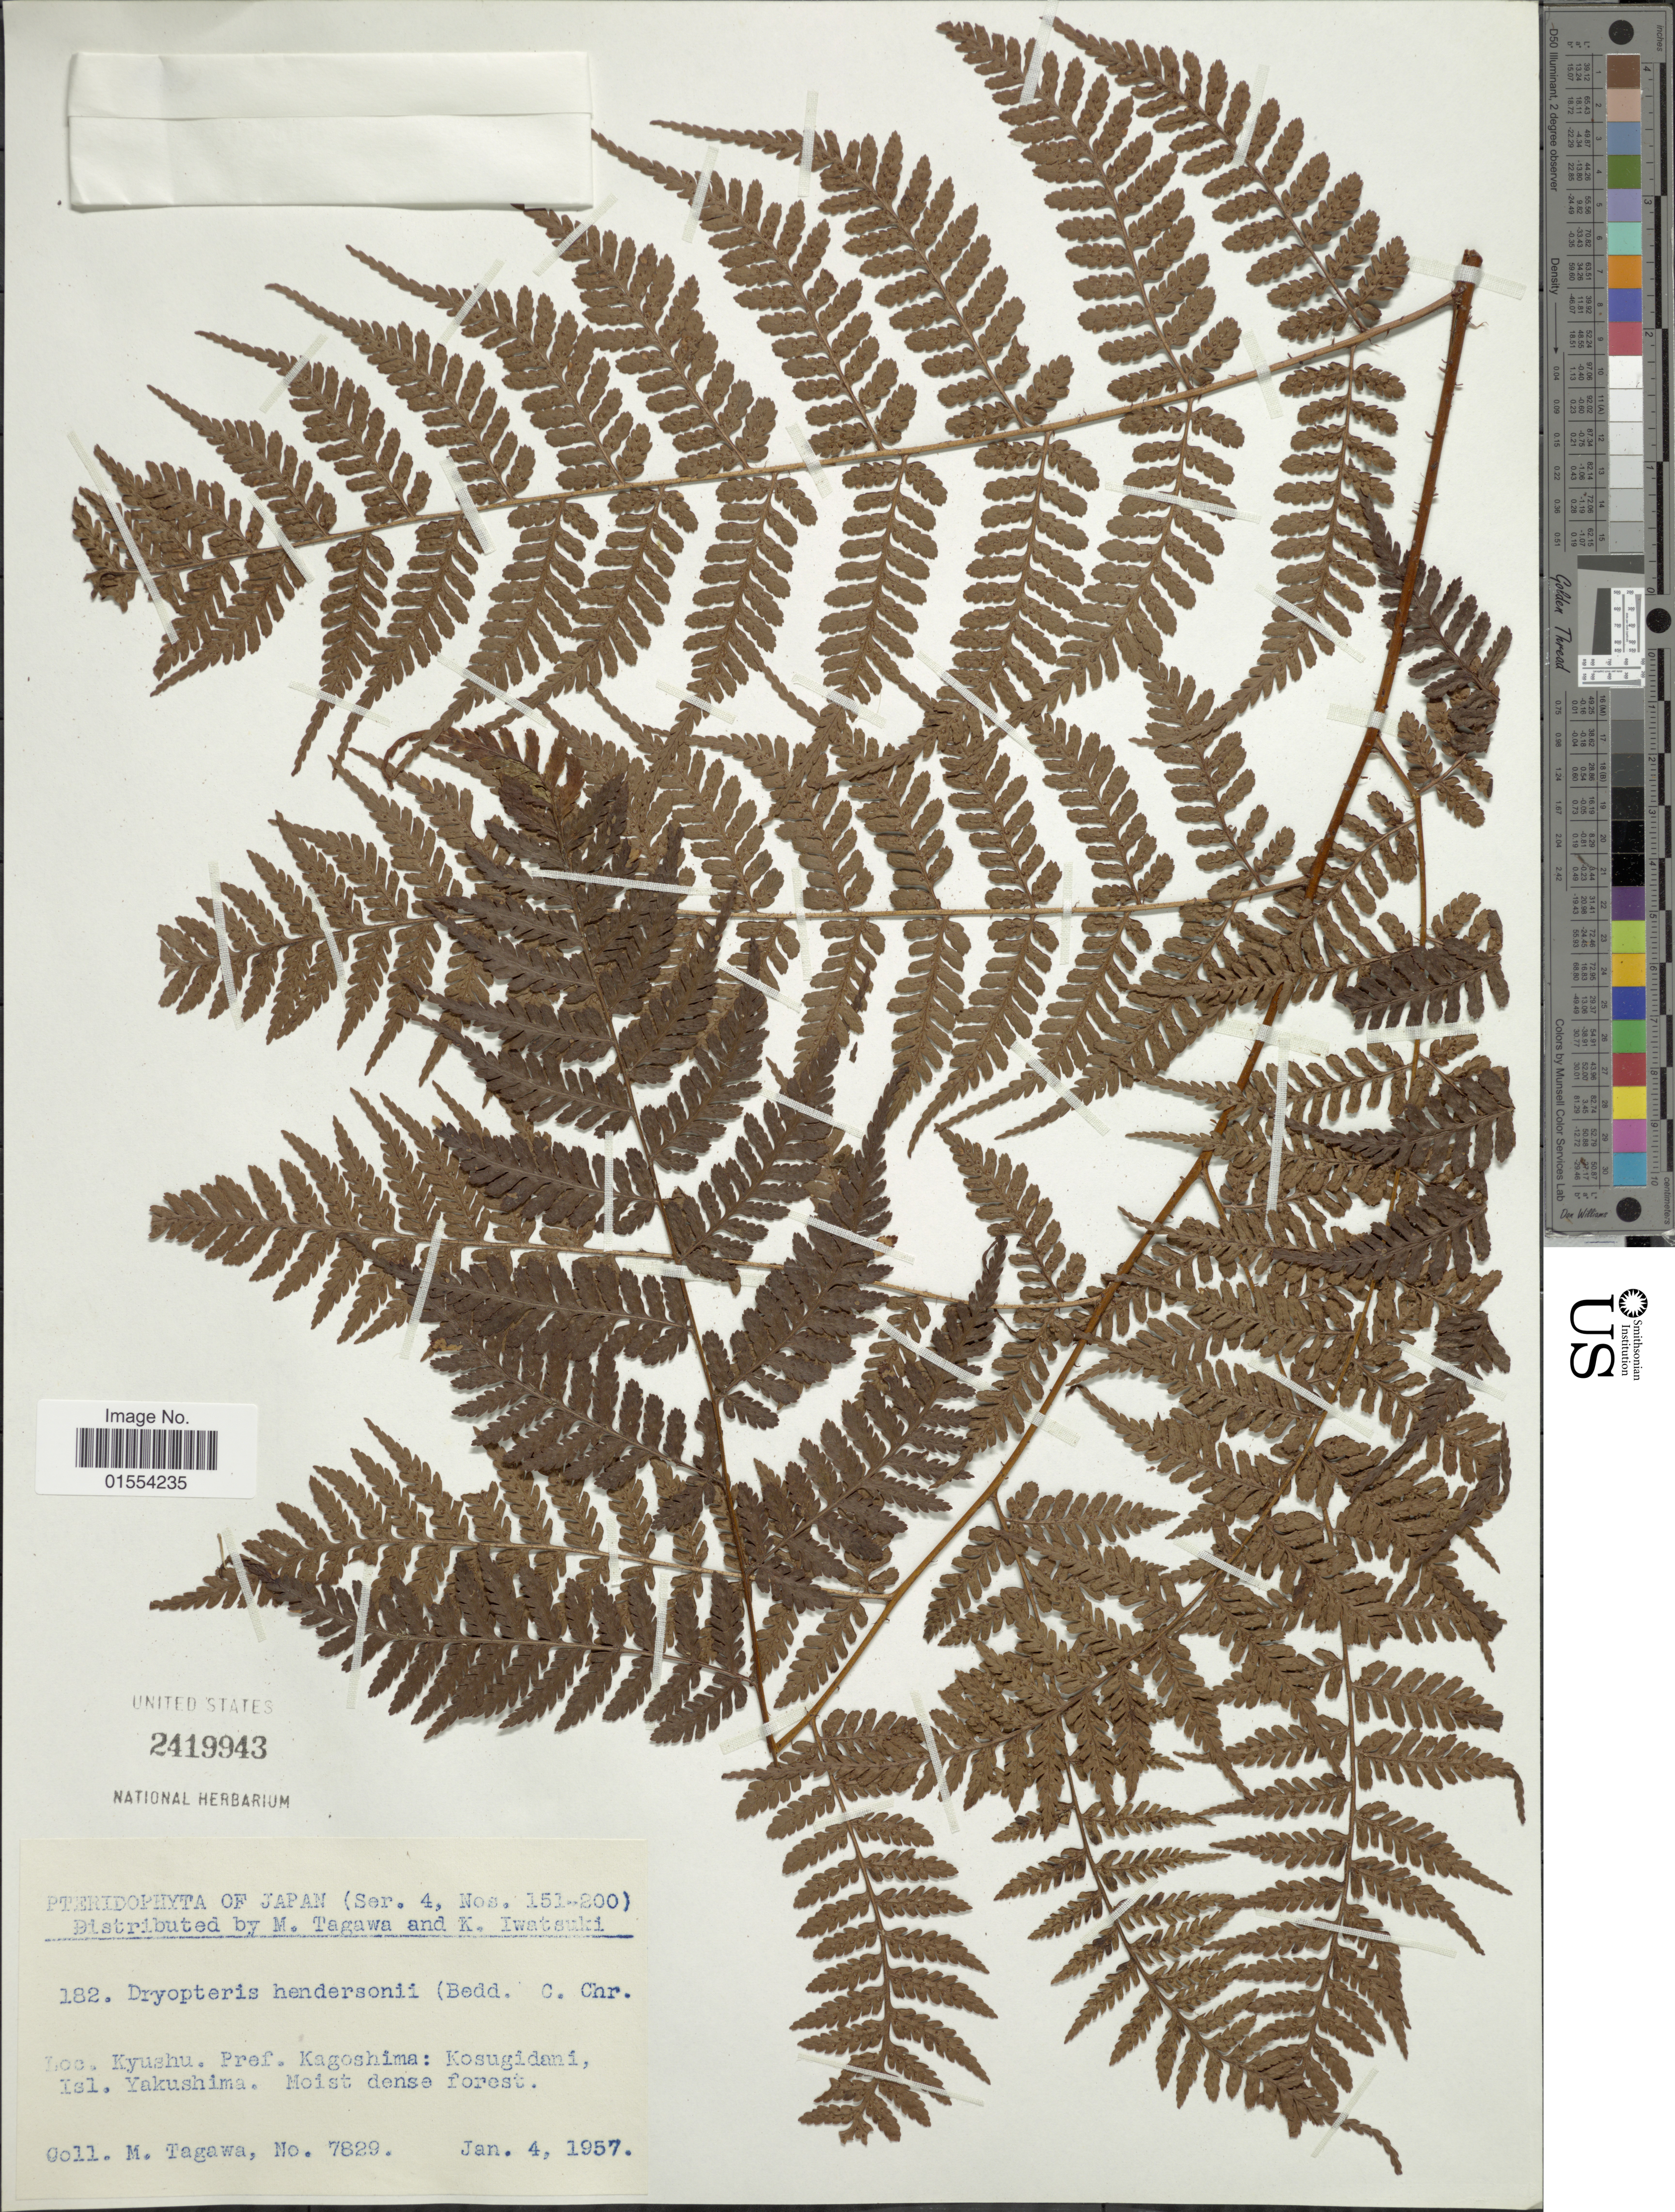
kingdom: Plantae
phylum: Tracheophyta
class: Polypodiopsida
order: Polypodiales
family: Dryopteridaceae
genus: Dryopteris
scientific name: Dryopteris hendersonii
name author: (Bedd.) C. Chr.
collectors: M. Tagawa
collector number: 7829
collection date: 1957-01-04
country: Japan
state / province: Kagosima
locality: Kyushu, Pref, Kagoshima: Kosugidani, Isl. Yakushima.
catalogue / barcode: US 2419943